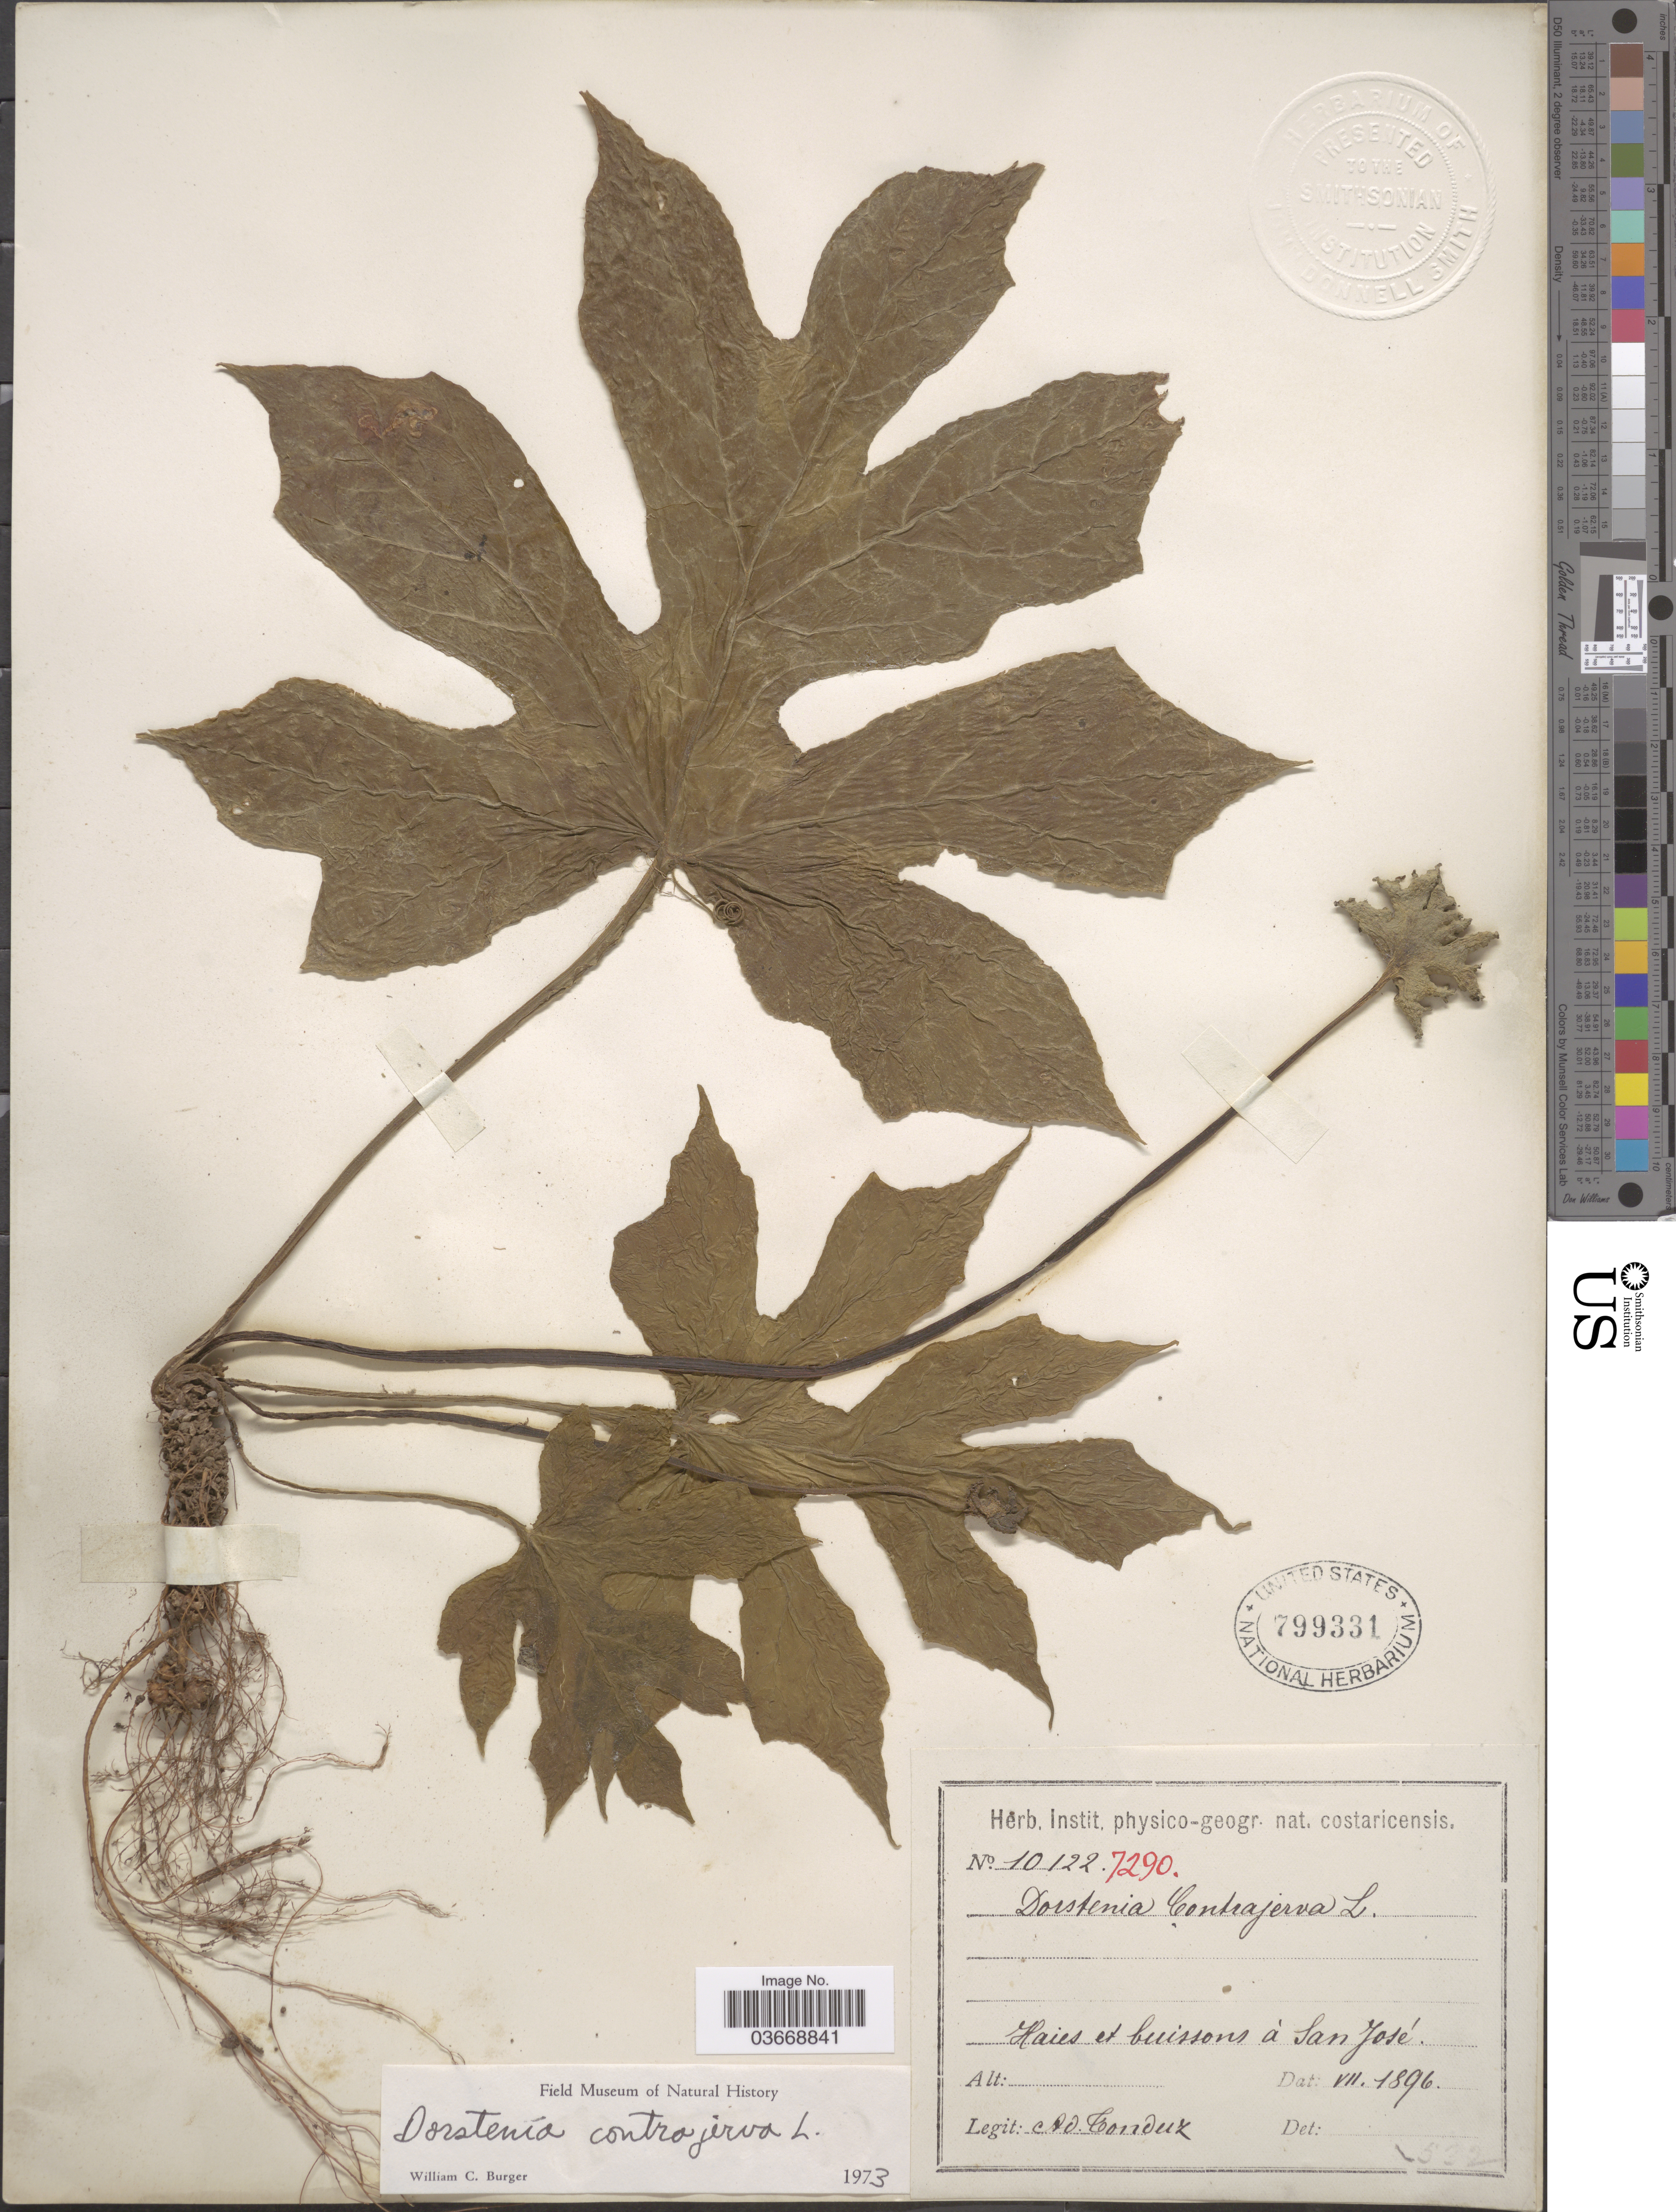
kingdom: Plantae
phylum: Tracheophyta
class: Magnoliopsida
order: Rosales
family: Moraceae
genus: Dorstenia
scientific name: Dorstenia contrajerva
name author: L.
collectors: A. Tonduz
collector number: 10122/7290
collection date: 1896-07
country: Costa Rica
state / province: San José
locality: Haies et buissons à San José.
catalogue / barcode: US 799331